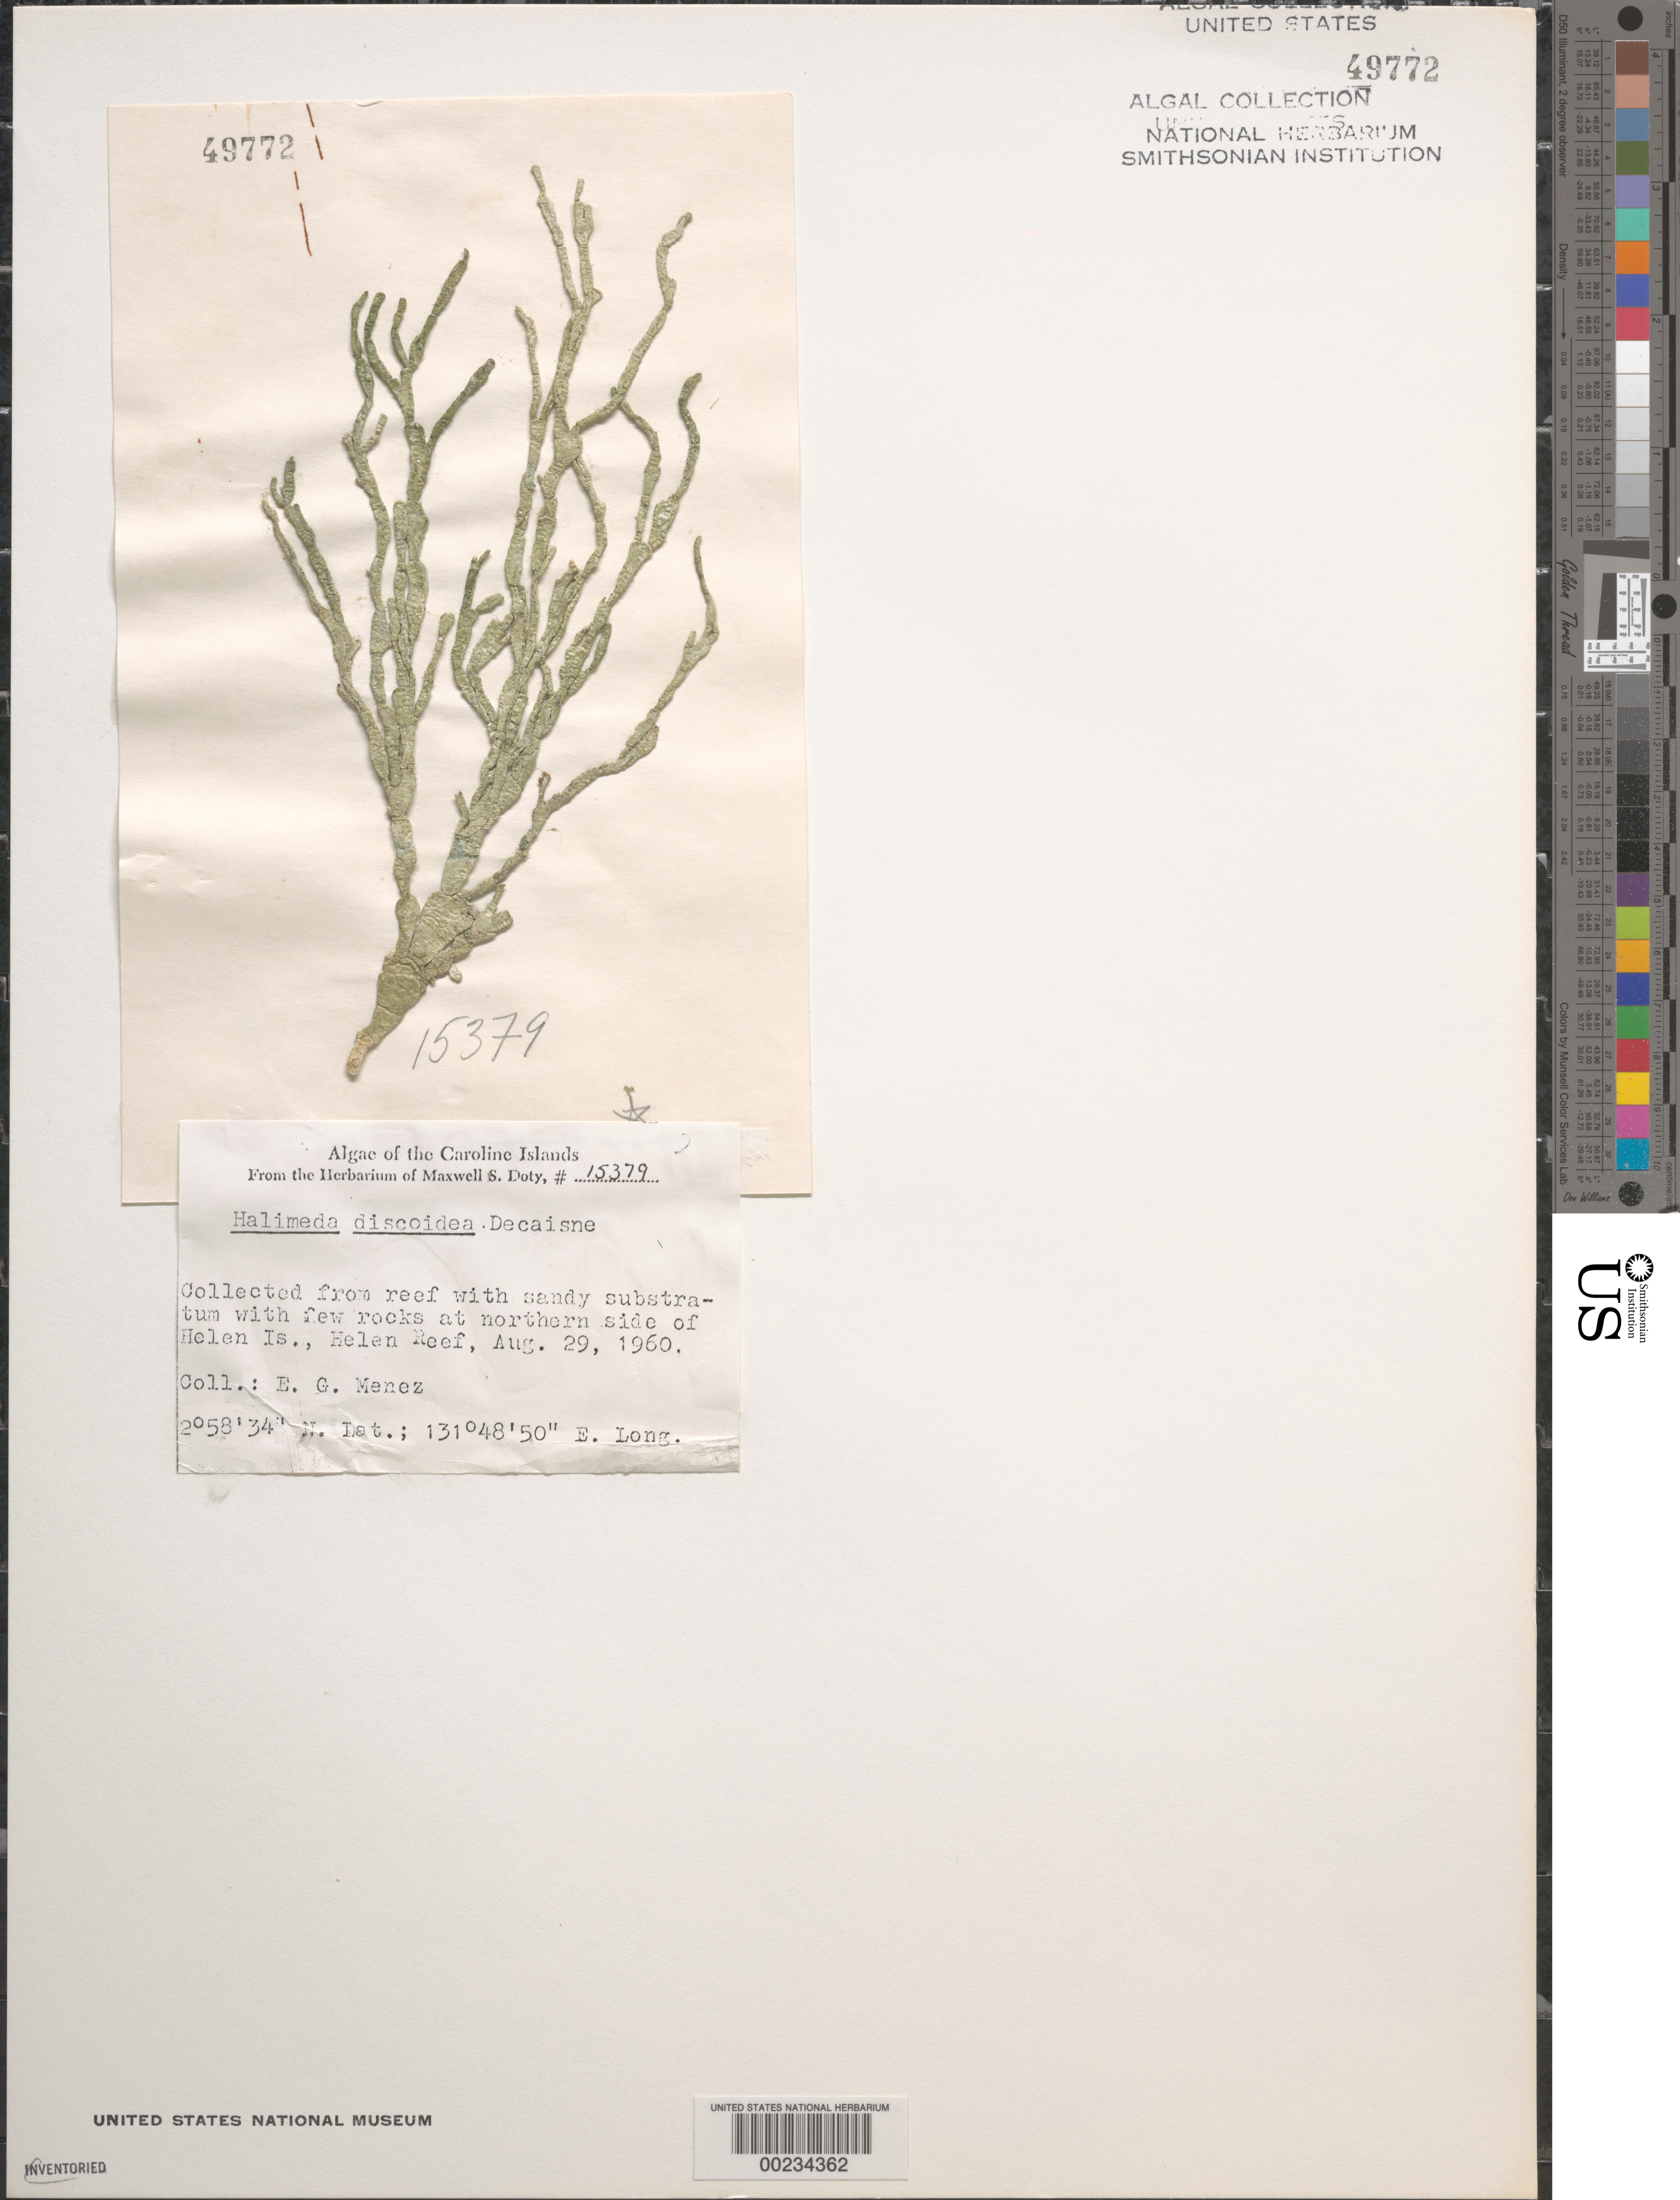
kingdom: Plantae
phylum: Chlorophyta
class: Ulvophyceae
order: Bryopsidales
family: Halimedaceae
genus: Halimeda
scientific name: Halimeda discoidea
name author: Decne.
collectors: Meñez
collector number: MSD 15379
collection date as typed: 29 Aug 1960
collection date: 1960-08-29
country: Palau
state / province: Belau Outliers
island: Helen Atoll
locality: Helen Reef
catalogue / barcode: US 49772